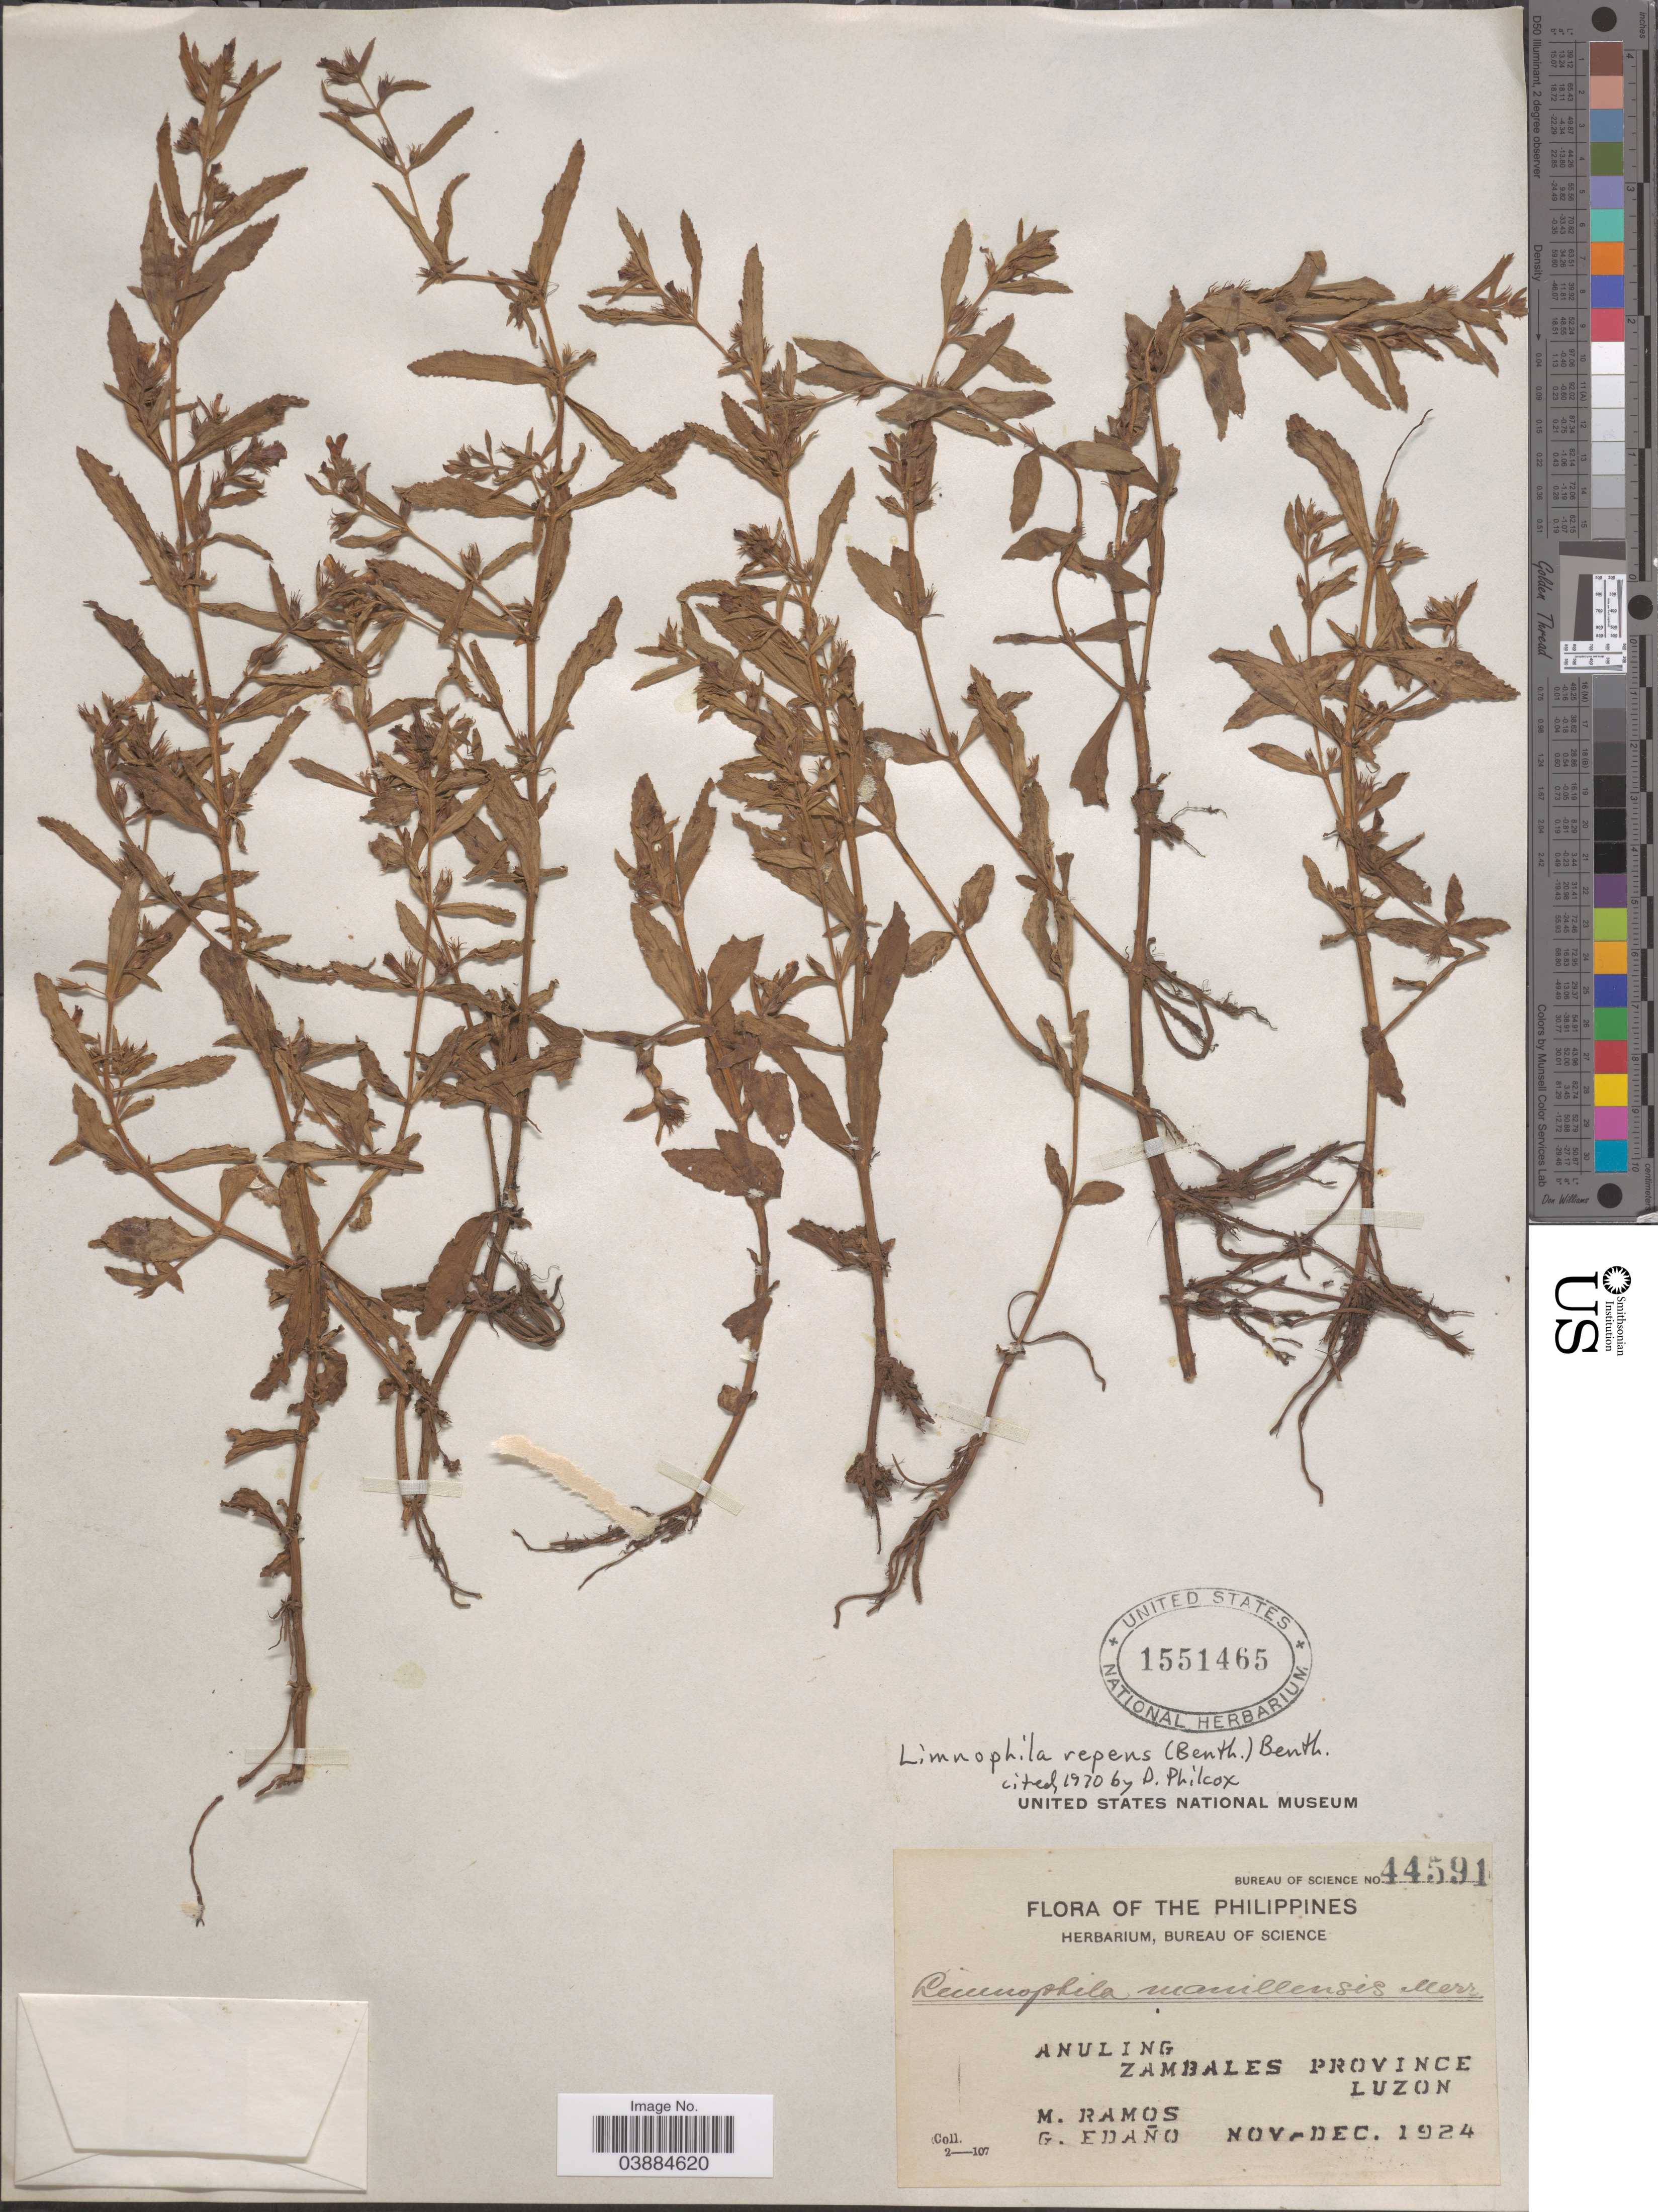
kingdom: Plantae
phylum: Tracheophyta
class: Magnoliopsida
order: Lamiales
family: Plantaginaceae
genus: Limnophila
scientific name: Limnophila repens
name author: (Benth.) Benth.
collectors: M. Ramos & G. Edaño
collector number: Bureau of Science 44591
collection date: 1924-11/1924-12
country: Philippines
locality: Anuling. Zambales Province. Luzon.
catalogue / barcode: US 1551465